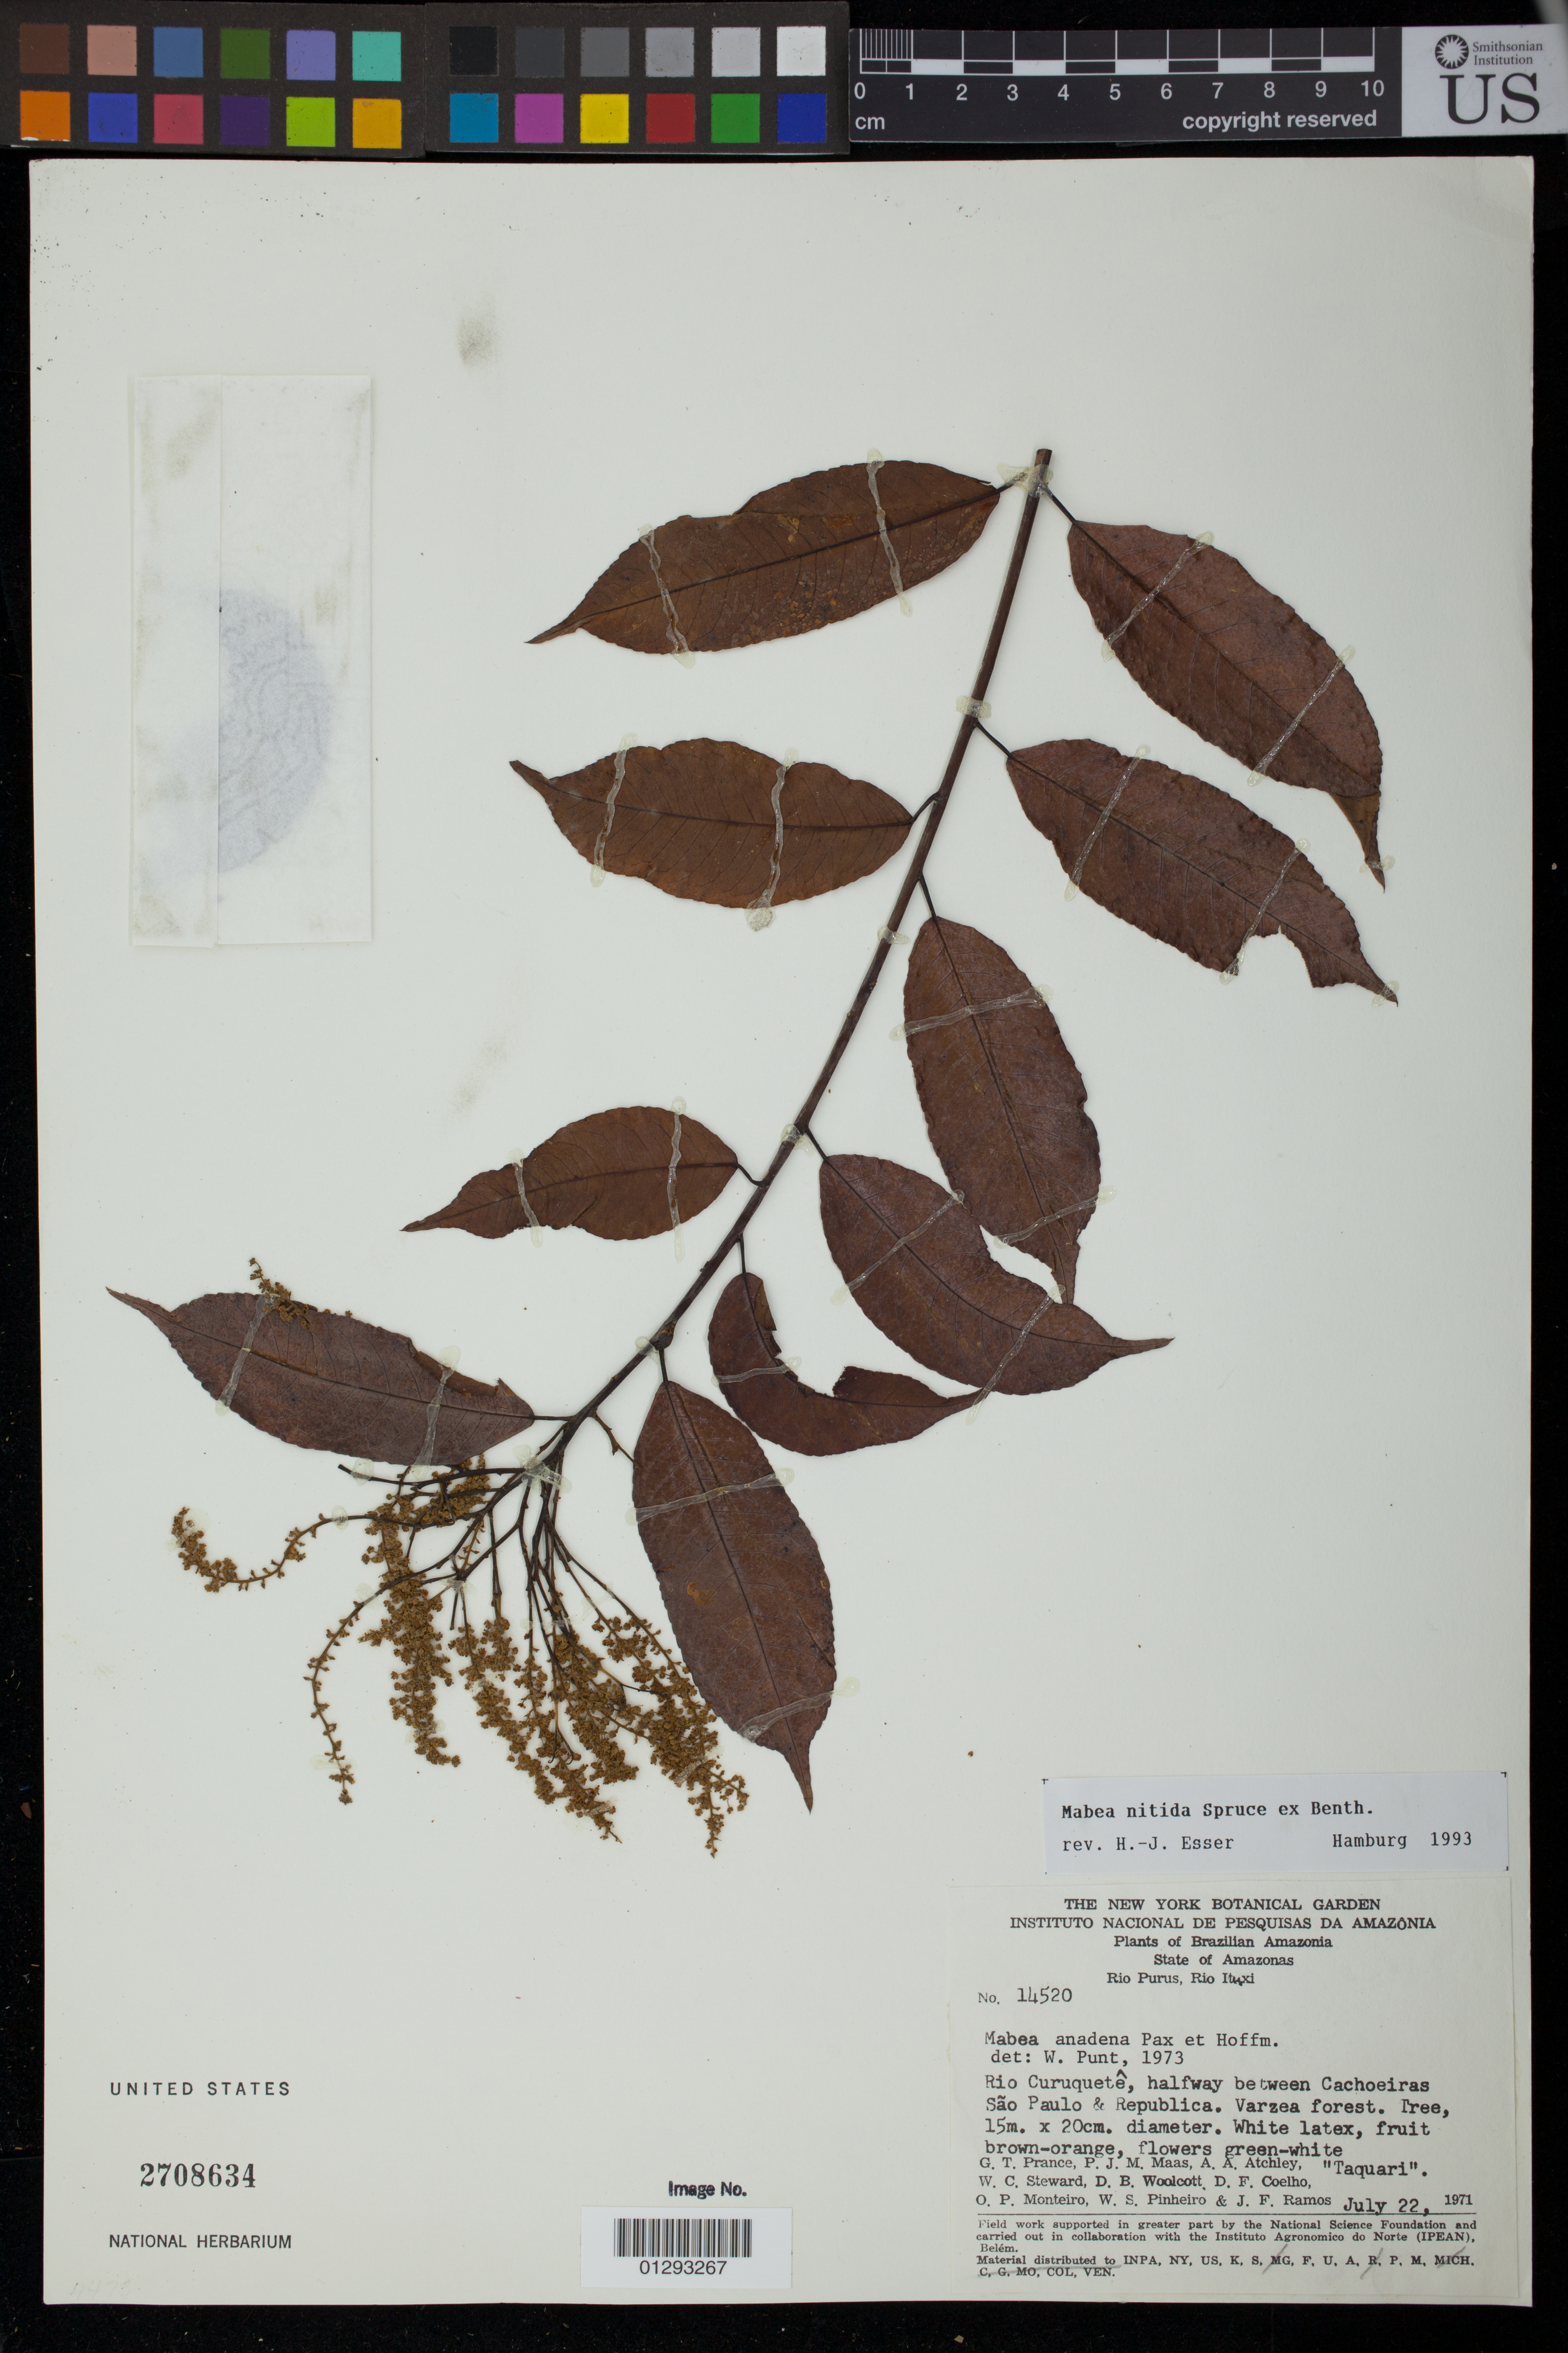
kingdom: Plantae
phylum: Tracheophyta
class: Magnoliopsida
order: Malpighiales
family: Euphorbiaceae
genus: Mabea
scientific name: Mabea nitida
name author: Spruce ex Benth.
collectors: G. T. Prance, P. Maas, A. A. Atchley, W. C. Steward, D. B. Woolcott, D. F. Coêlho, O. P. Monteiro, W. S. Pinheiro & J. F. Ramos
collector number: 14520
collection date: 1971-07-22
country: Brazil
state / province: Amazonas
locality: Rio Curuquete, halfway between Cachoeiras Sao Paulo & Republica.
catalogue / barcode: US 2708634